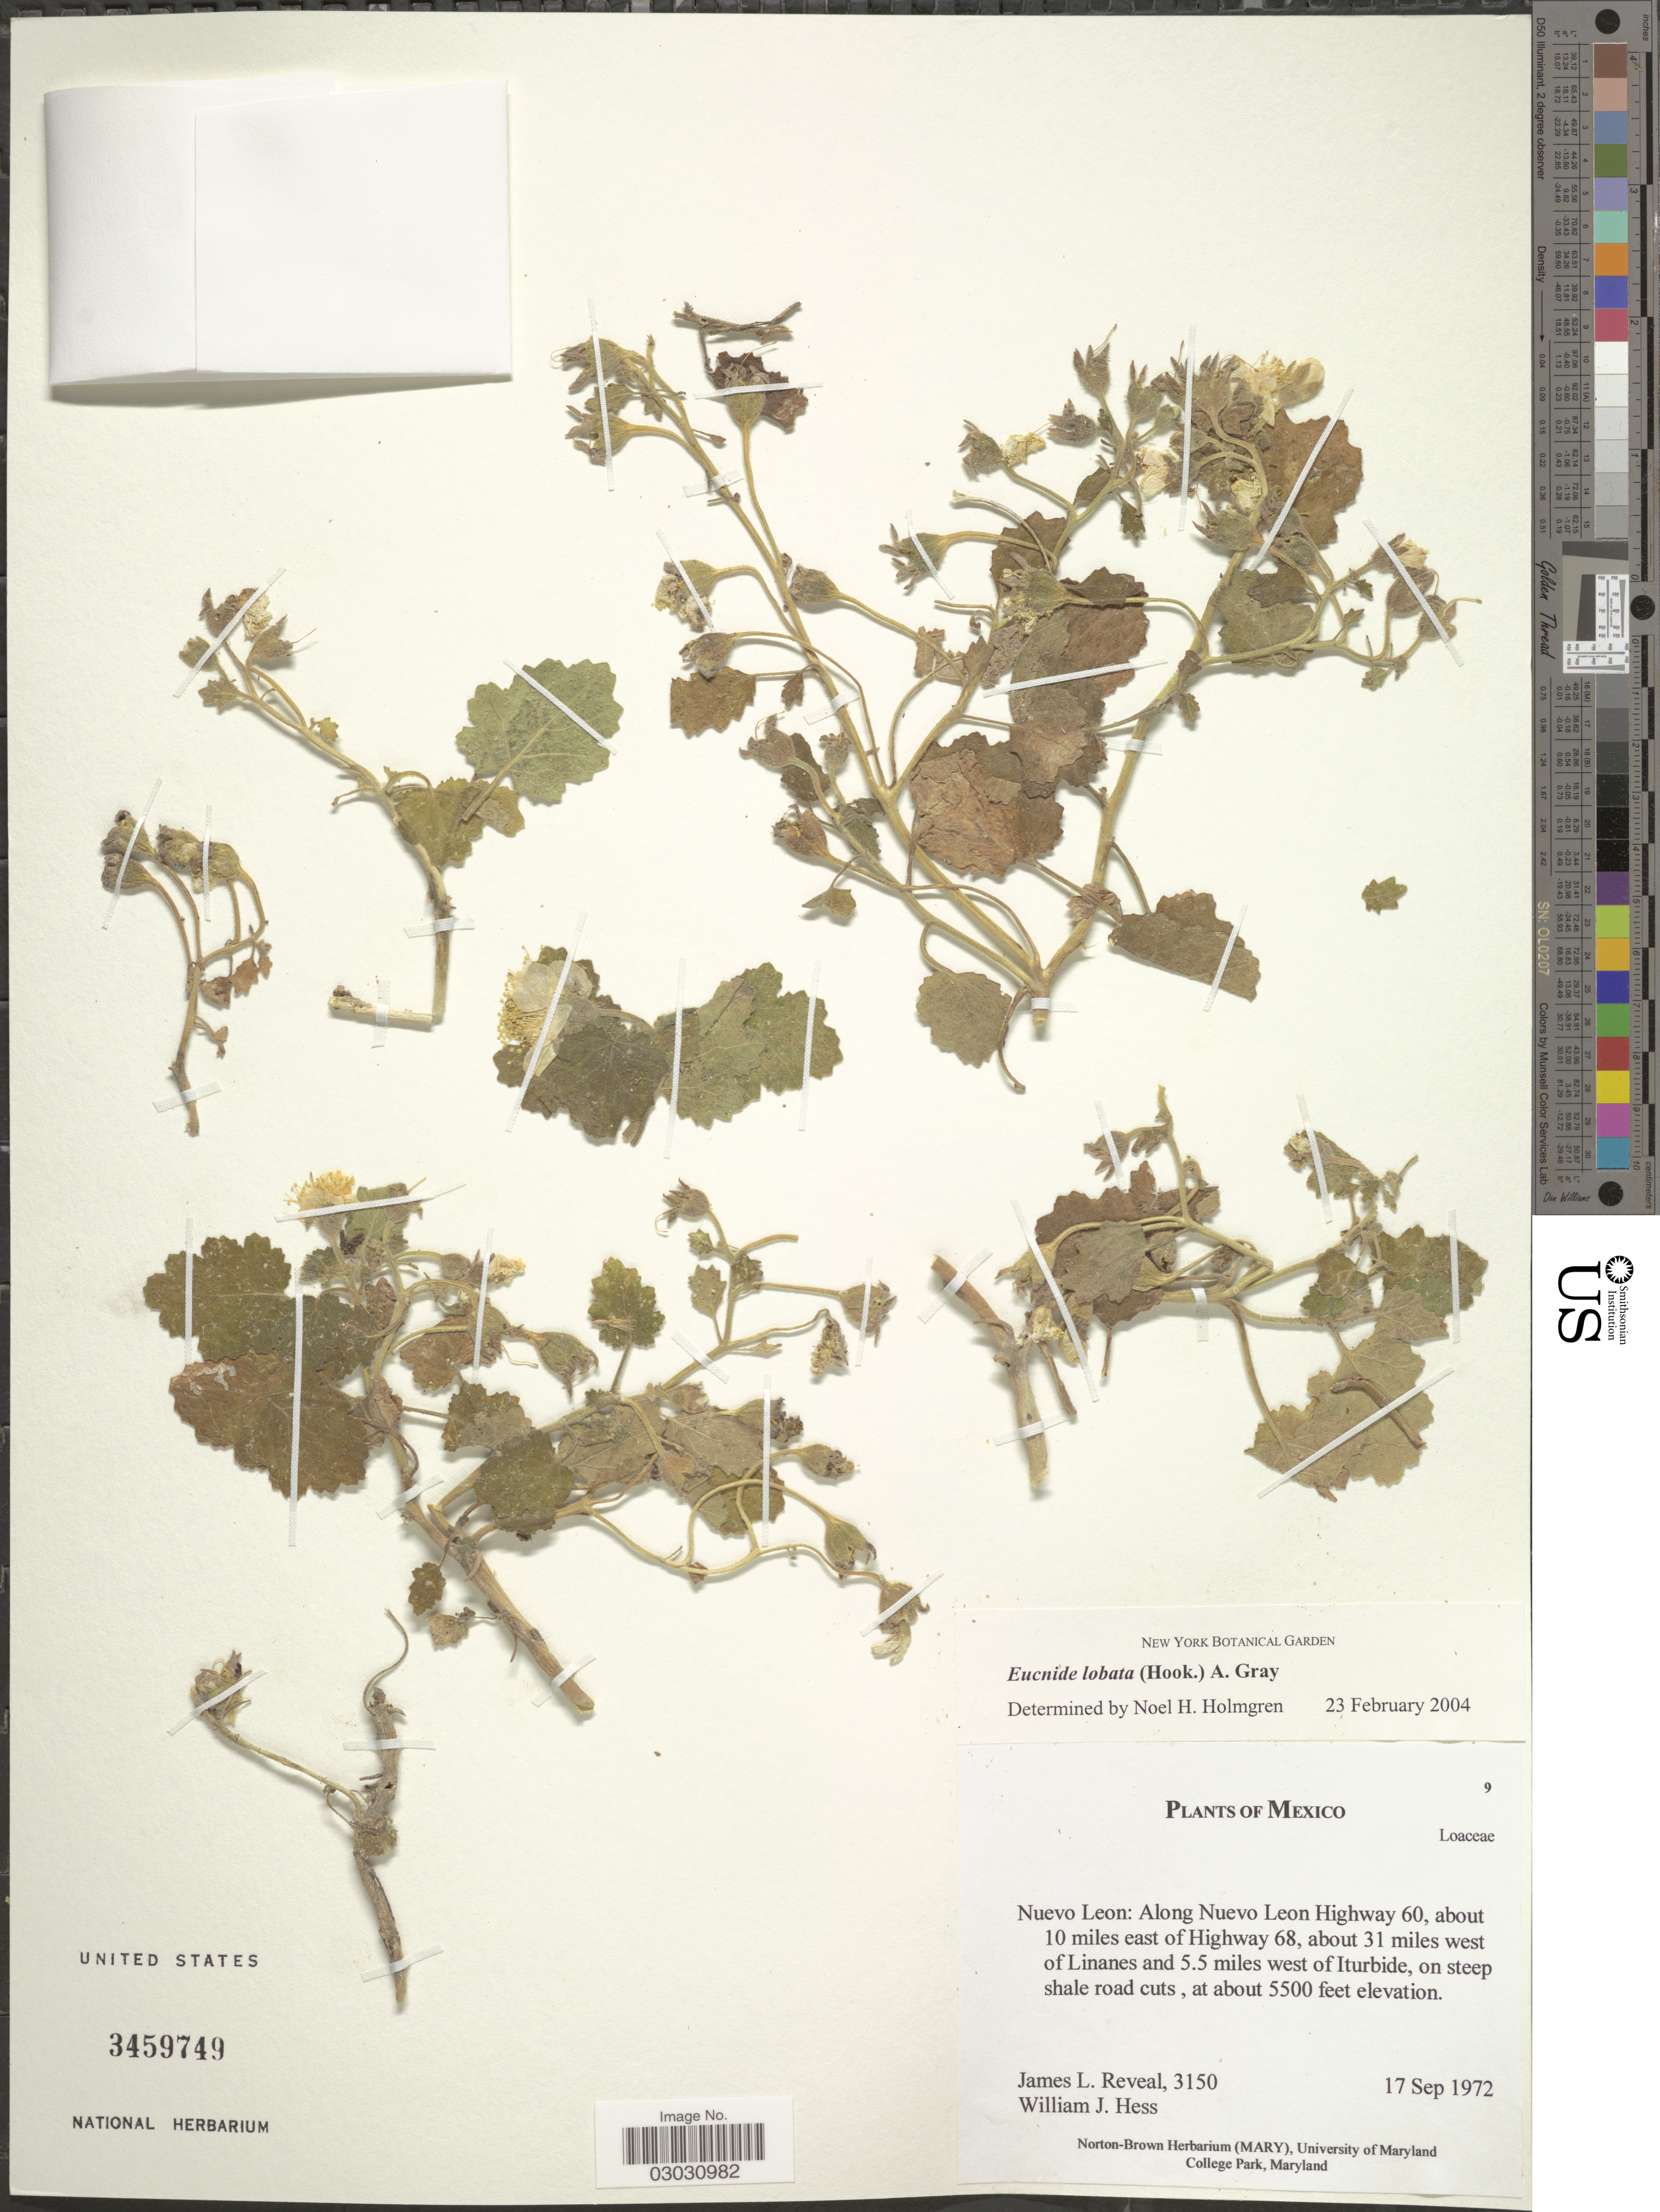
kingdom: Plantae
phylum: Tracheophyta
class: Magnoliopsida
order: Cornales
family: Loasaceae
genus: Eucnide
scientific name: Eucnide lobata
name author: (Hook.) A. Gray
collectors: J. L. Reveal & W. Hess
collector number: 3150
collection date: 1972-09-17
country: Mexico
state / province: Nuevo León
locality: Along Nuevo Leon Highway 60, about 10 miles east of Highway 68, about 31 miles west Linanes and 5.5 miles west of Iturbide.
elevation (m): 1676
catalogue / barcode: US 3459749